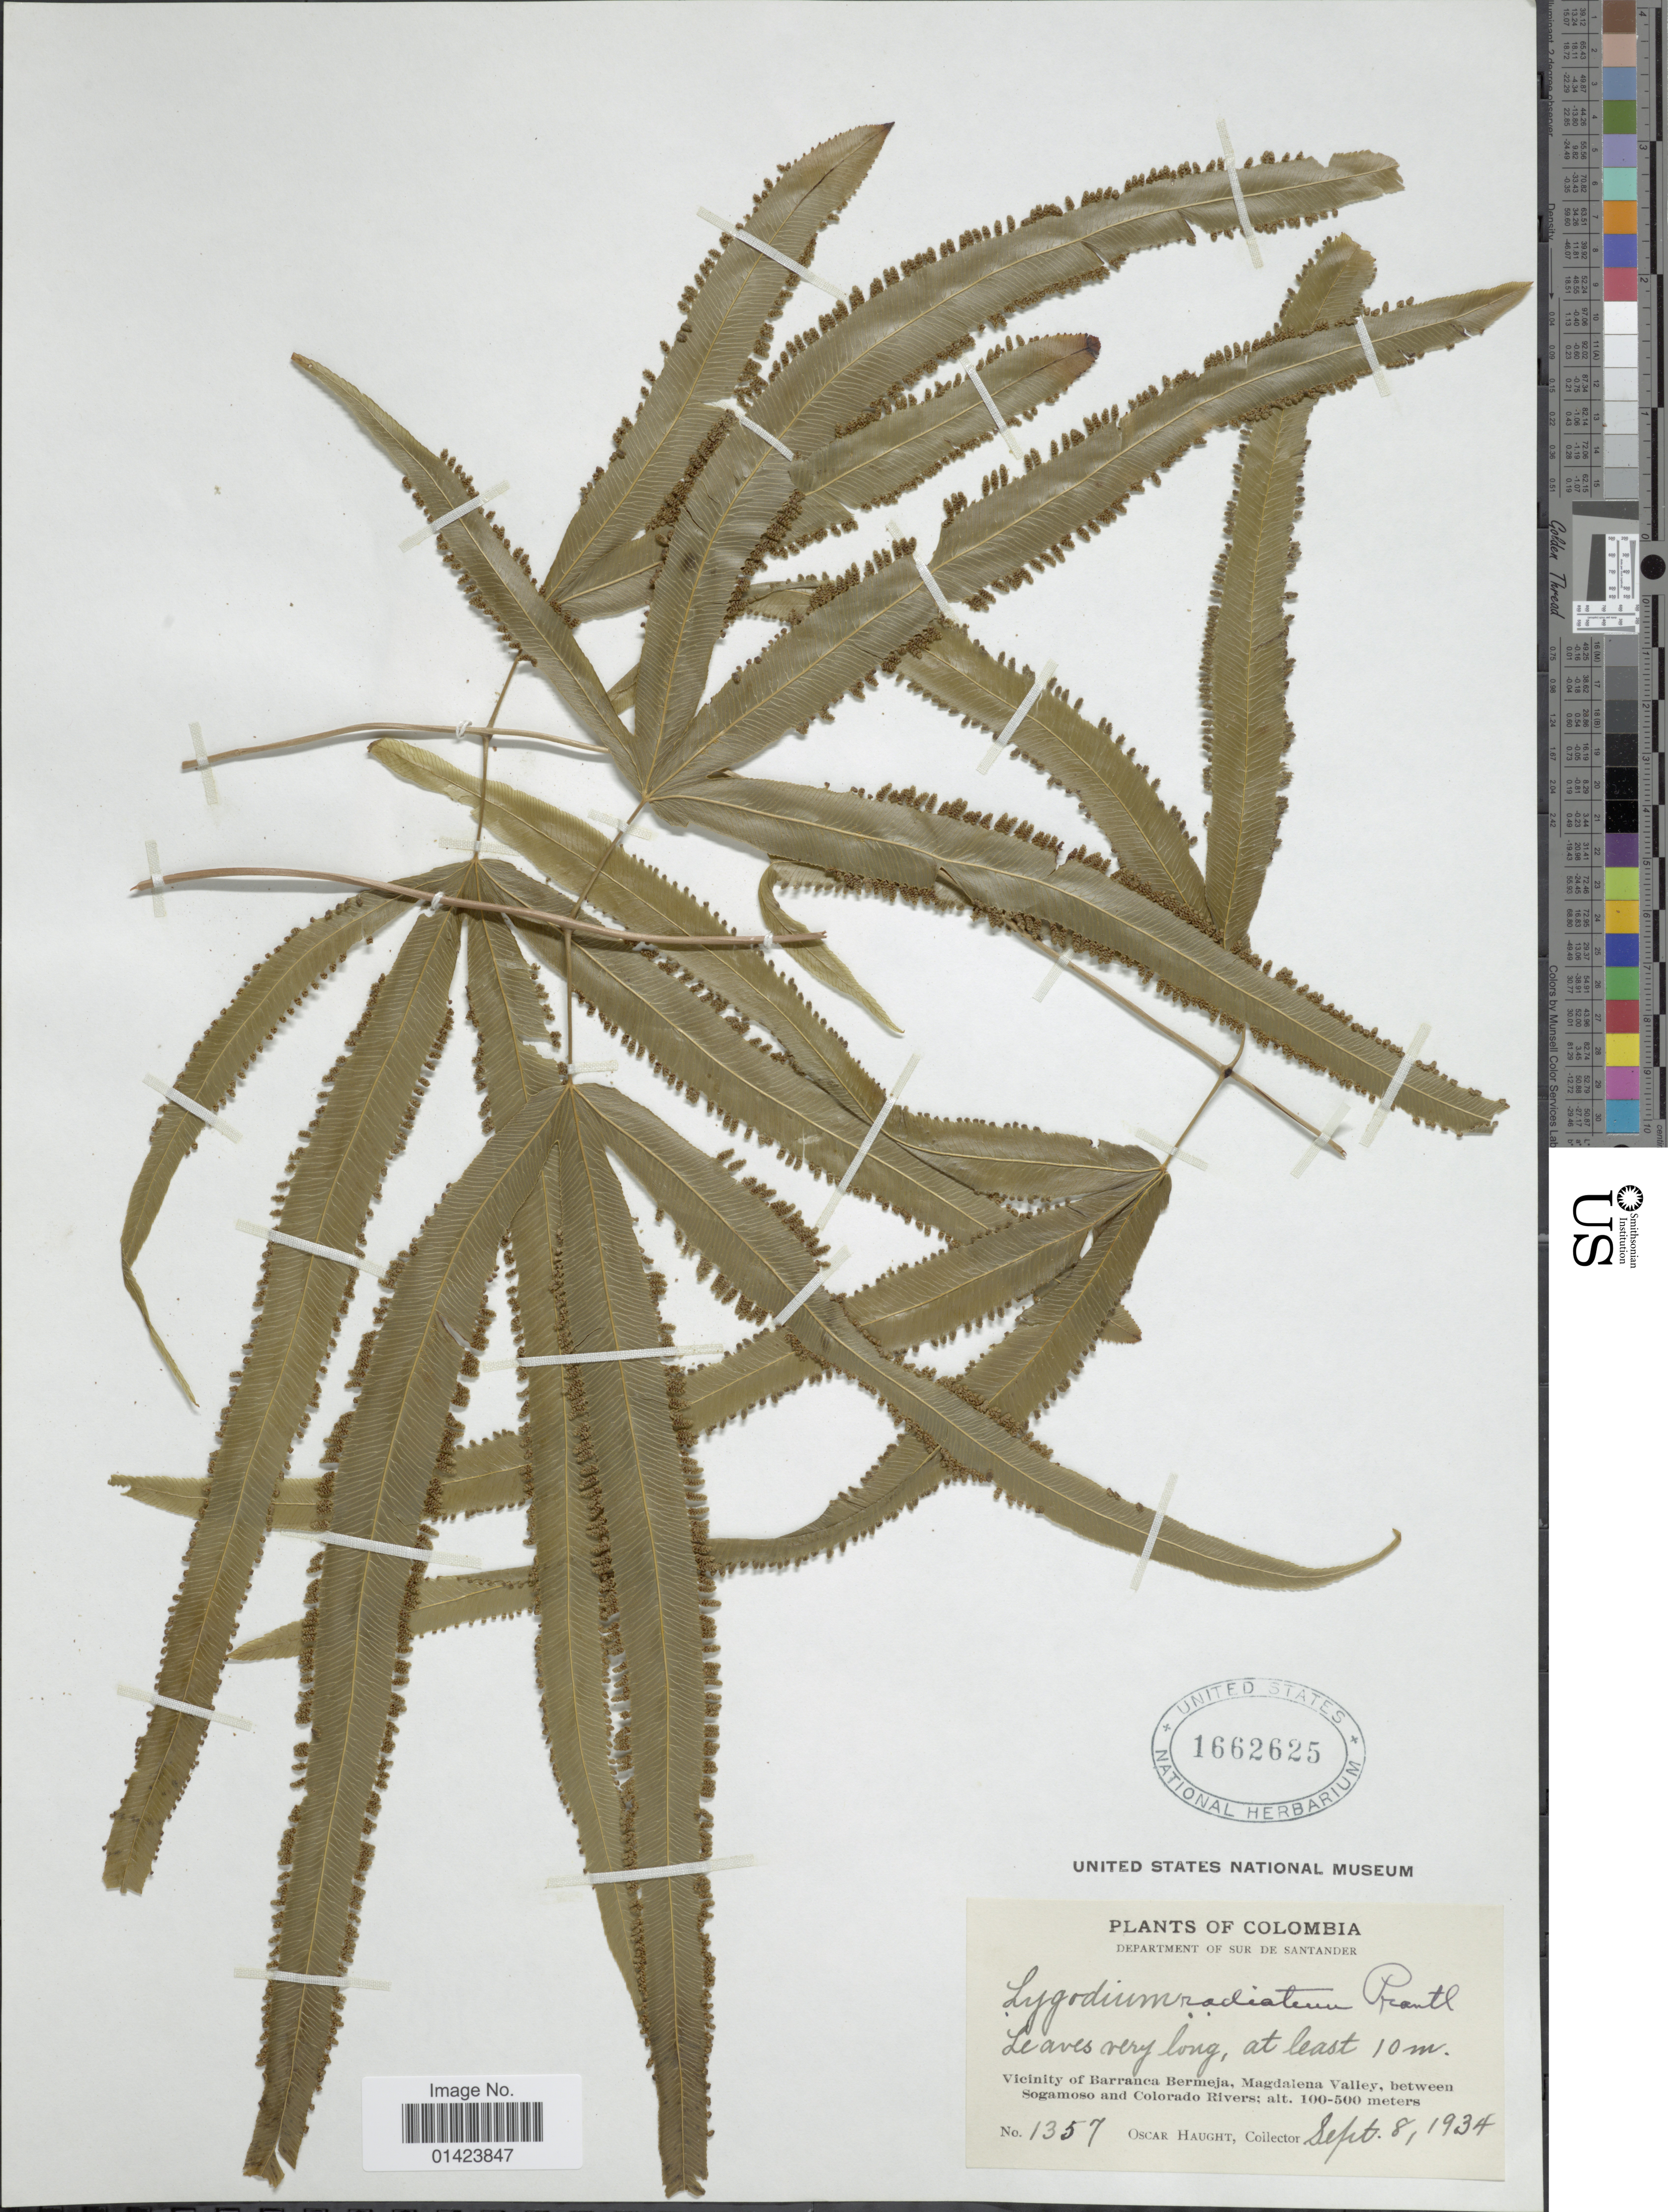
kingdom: Plantae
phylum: Tracheophyta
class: Polypodiopsida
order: Schizaeales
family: Lygodiaceae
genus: Lygodium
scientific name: Lygodium radiatum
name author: Prantl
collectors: O. L. Haught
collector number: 1357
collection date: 1934-09-08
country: Colombia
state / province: Santander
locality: Department of Sur de Santander, Vicinity of Barranca Bermeja, Magdalena valley, between Sogamoso and Colorado Rivers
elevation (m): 100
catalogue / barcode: US 1662625